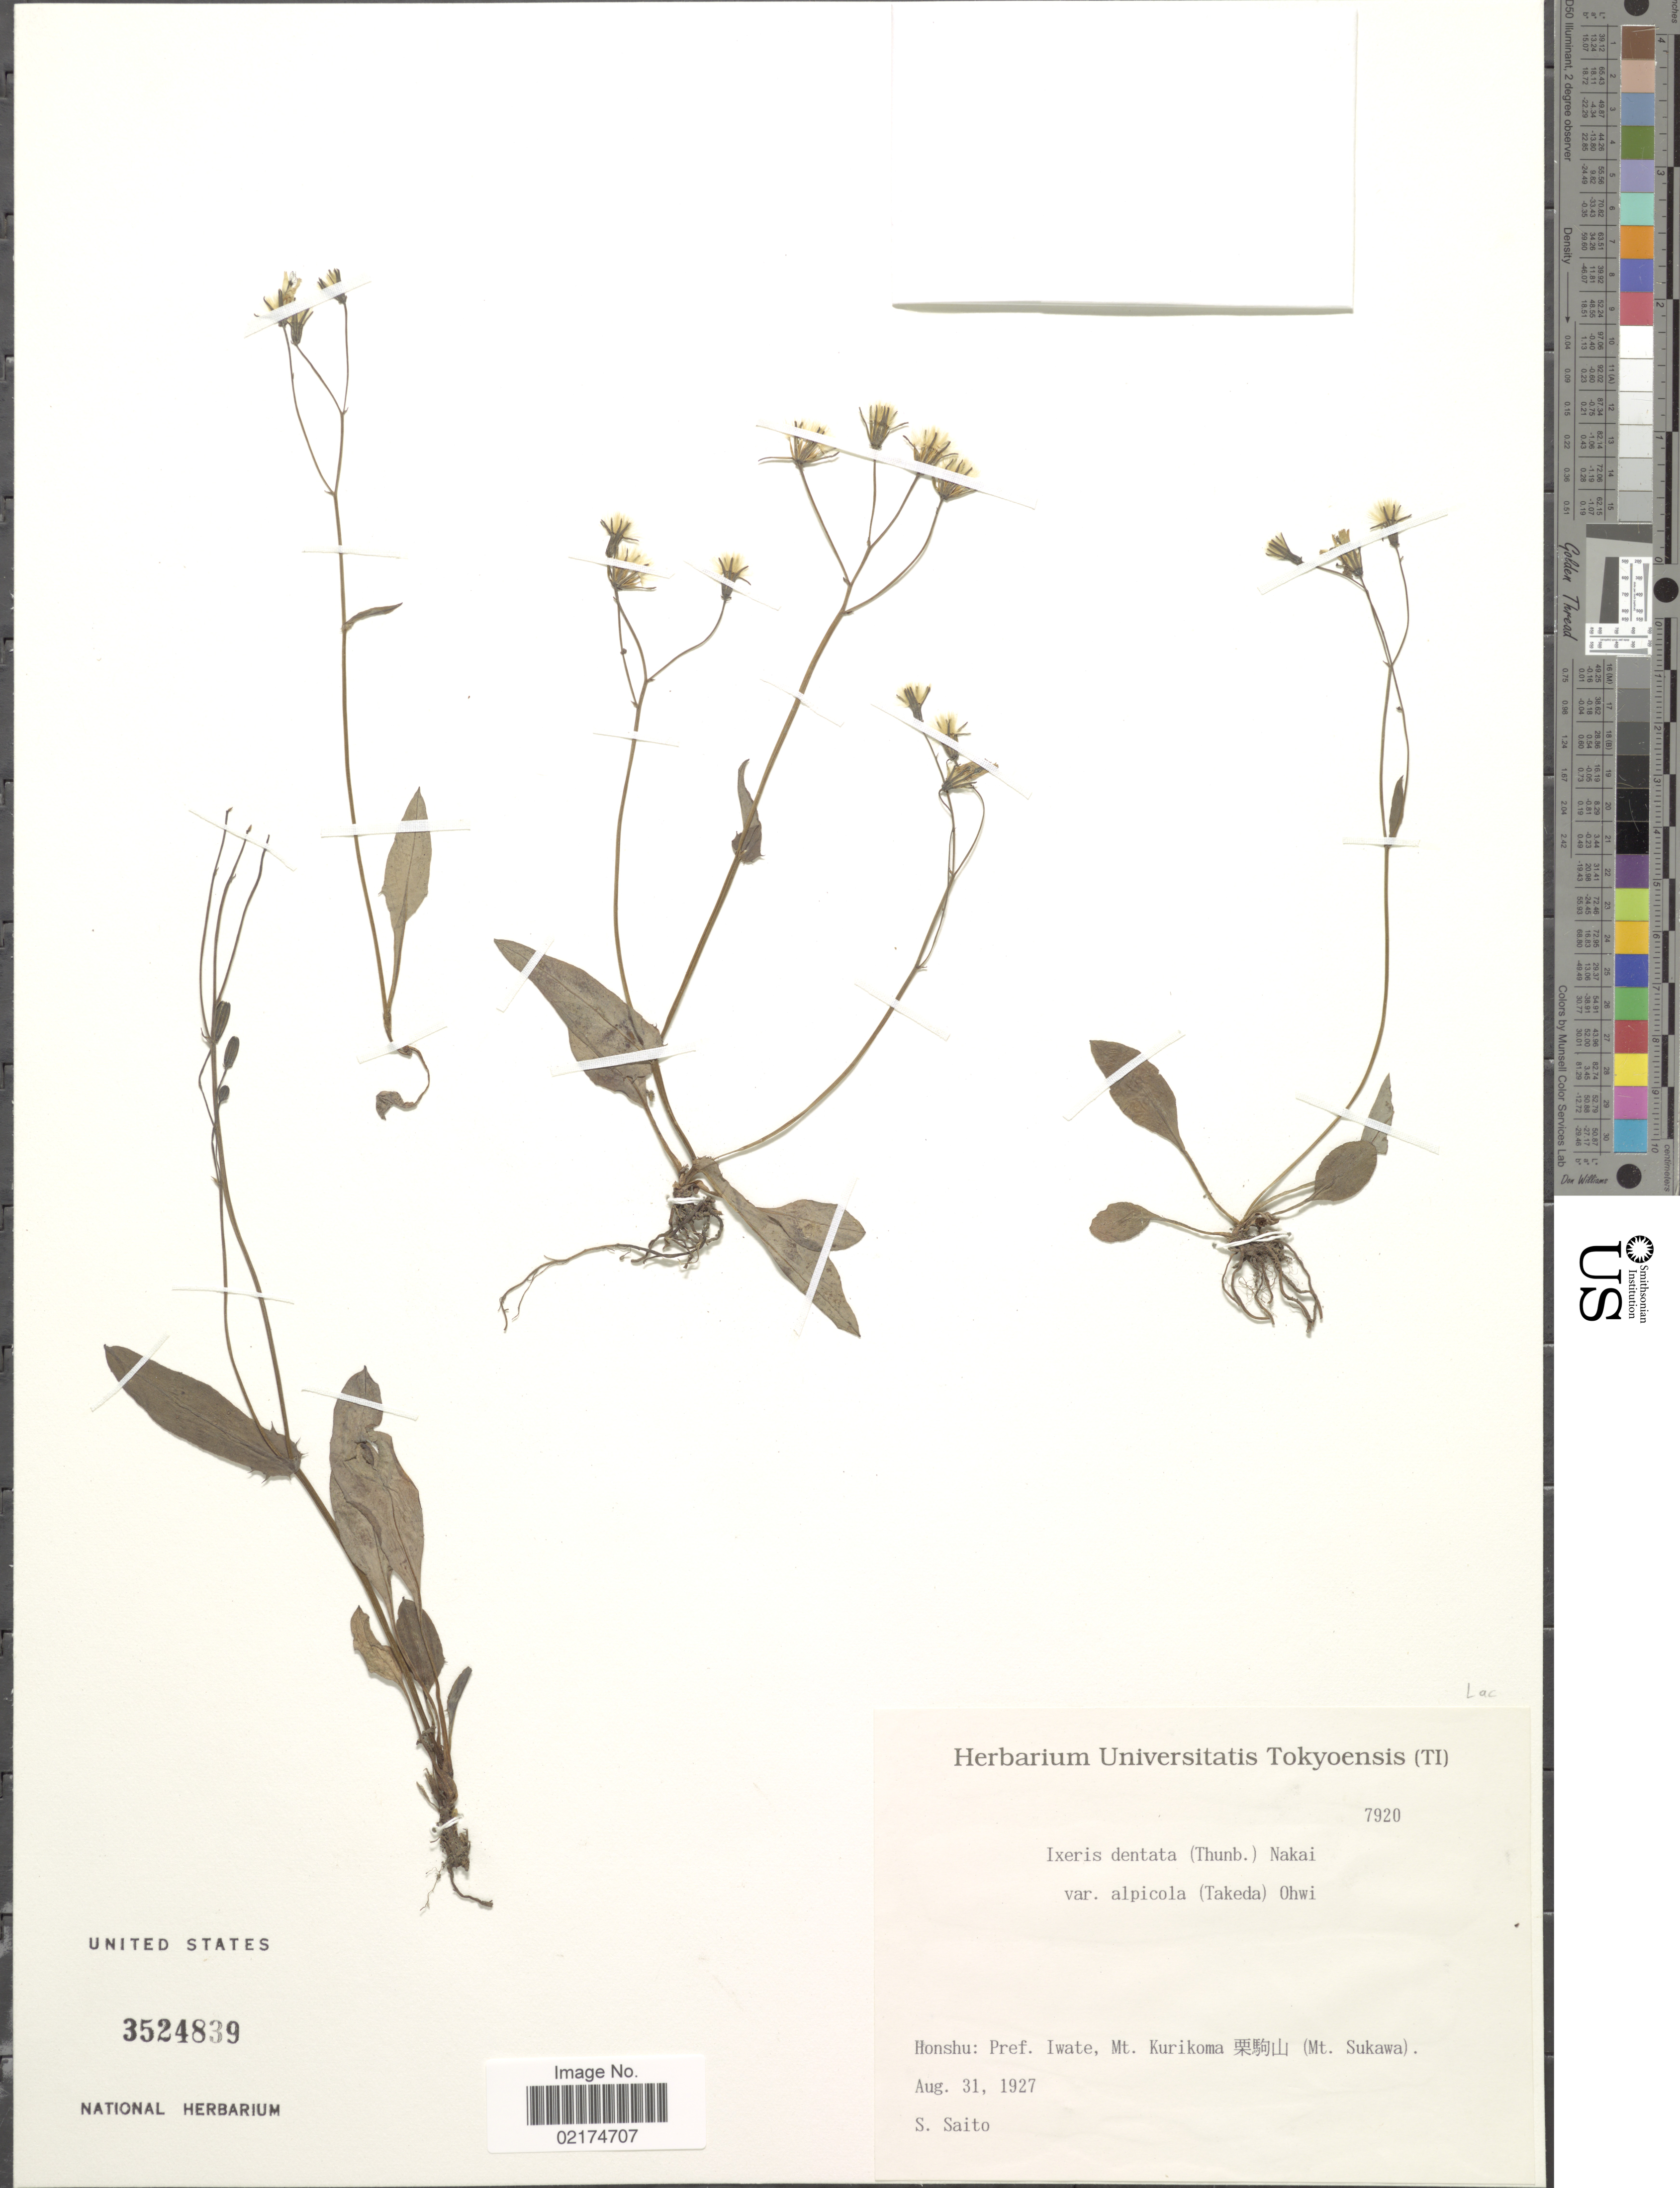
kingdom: Plantae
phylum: Tracheophyta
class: Magnoliopsida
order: Asterales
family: Asteraceae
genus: Ixeridium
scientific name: Ixeridium dentatum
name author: (Thunb.) Tzvelev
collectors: S. Saito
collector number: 7920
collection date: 1927-08-31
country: Japan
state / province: Iwate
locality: Honshu, Mt. Kurikoma (Mt. Sukawa)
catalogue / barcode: US 3524839